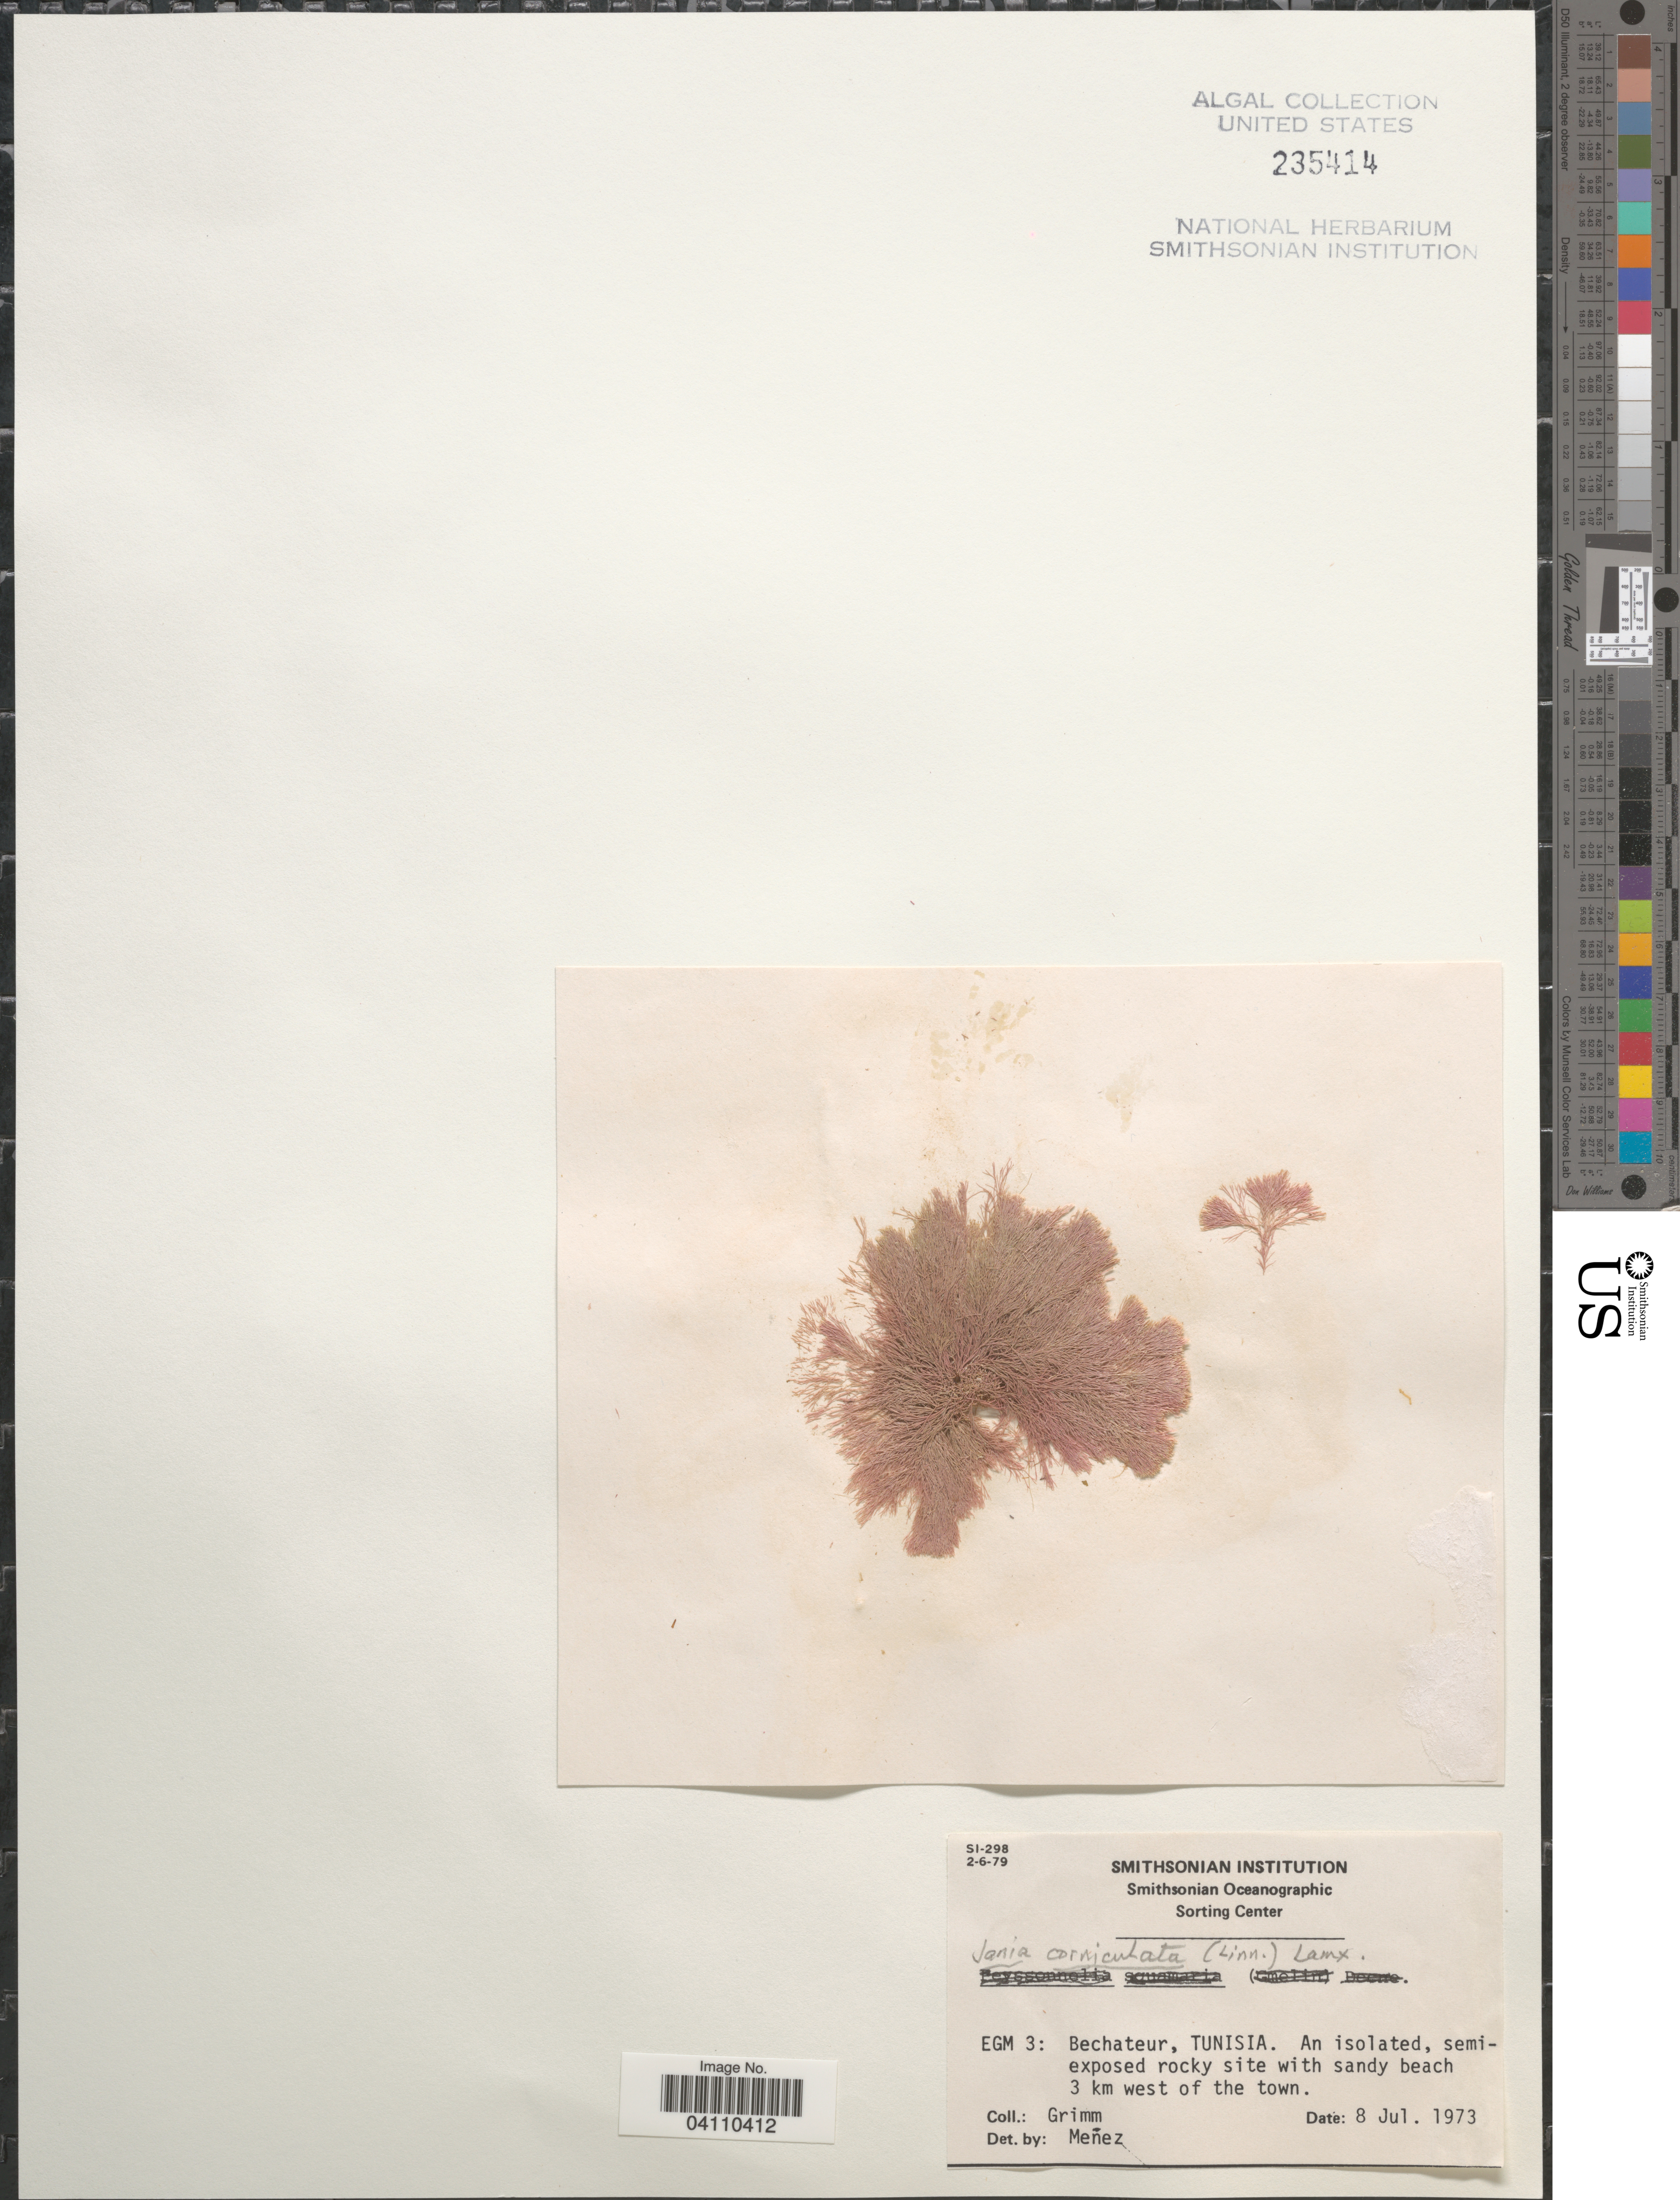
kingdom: Plantae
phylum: Rhodophyta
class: Florideophyceae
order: Corallinales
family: Corallinaceae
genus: Jania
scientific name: Jania rubens var. corniculata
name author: (L.) Yendo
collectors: Grimm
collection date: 1973-07-08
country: Tunisia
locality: EGM 3: Bechateur, Tunisia. An isolated, semi-exposed rocky site with sandy beach 3 km west of the town.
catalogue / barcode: US 235414